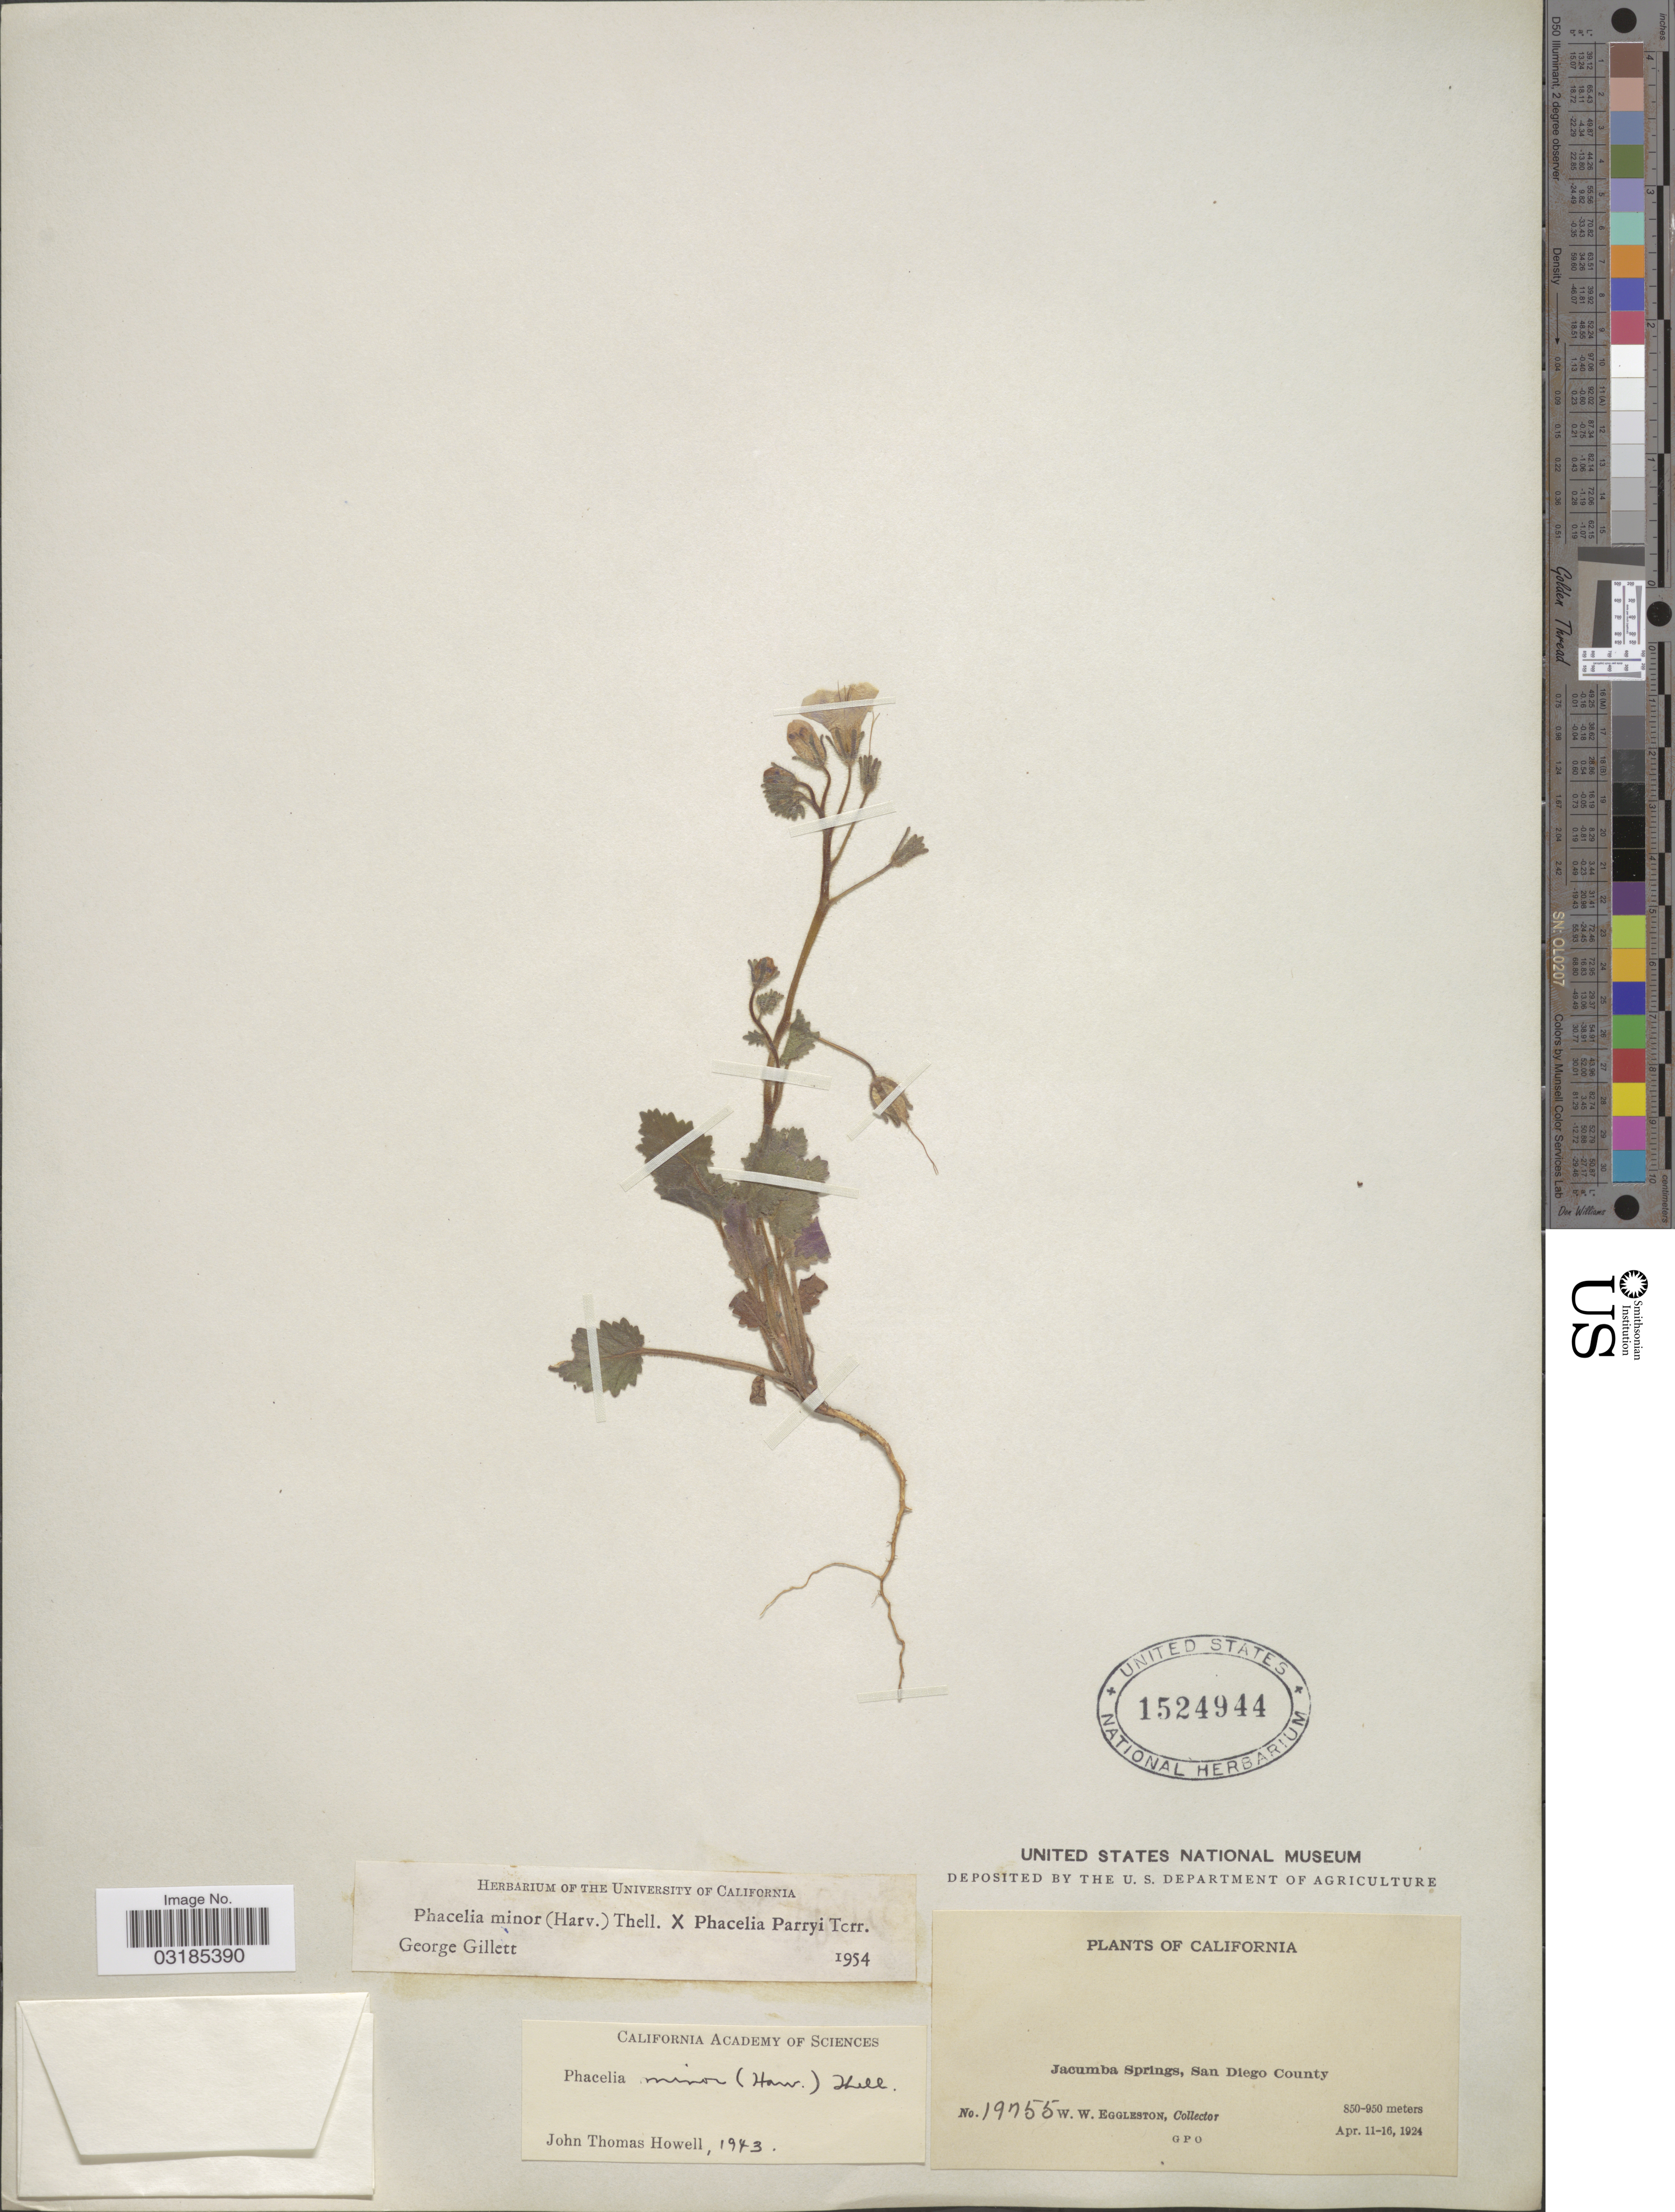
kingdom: Plantae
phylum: Tracheophyta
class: Magnoliopsida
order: Boraginales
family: Hydrophyllaceae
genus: Phacelia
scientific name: Phacelia minor x P. parryi Torr. in Emory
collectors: W. W. Eggleston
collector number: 19755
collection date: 1924-04-11/1924-04-16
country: United States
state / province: California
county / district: San Diego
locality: Jacumba Springs, San Diego County.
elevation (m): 850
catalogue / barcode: US 1524944